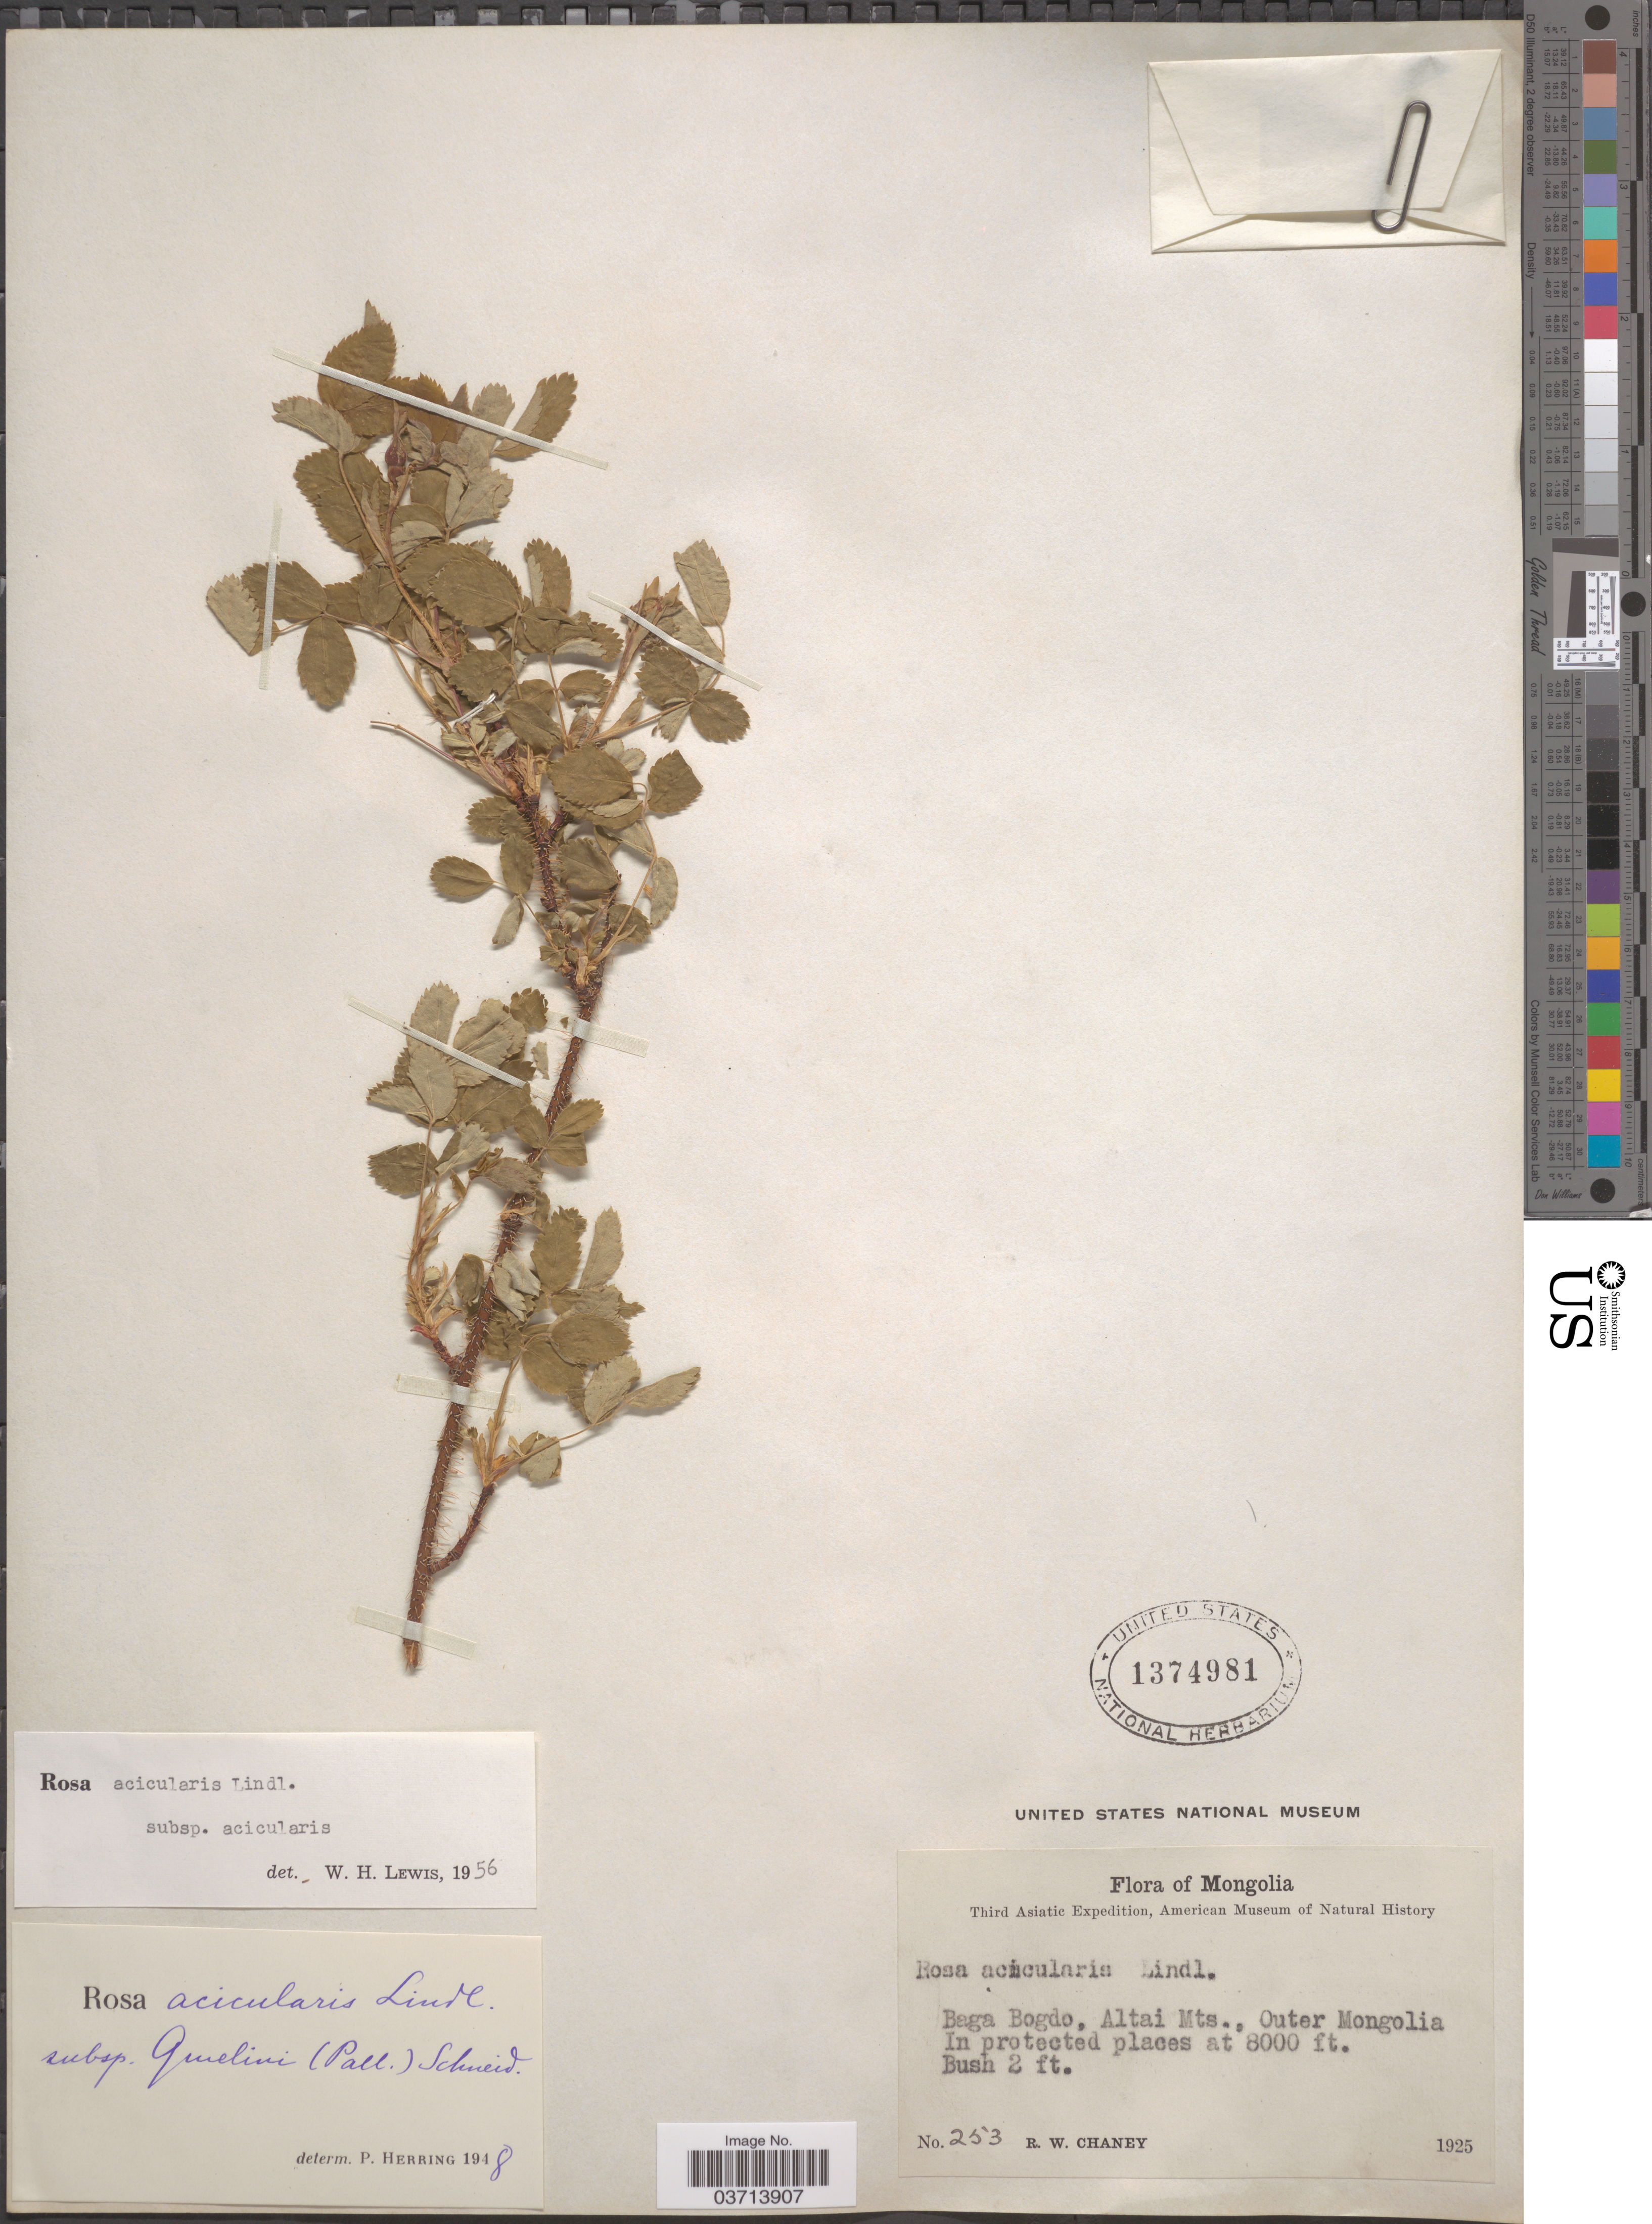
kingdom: Plantae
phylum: Tracheophyta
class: Magnoliopsida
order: Rosales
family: Rosaceae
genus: Rosa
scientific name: Rosa acicularis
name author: Lindl.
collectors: R. Chaney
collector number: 253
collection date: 1925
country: Mongolia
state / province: Govi-Altay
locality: Baga Bogdo, Altai Mts., Outer Mongolia.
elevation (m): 2438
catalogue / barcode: US 1374981